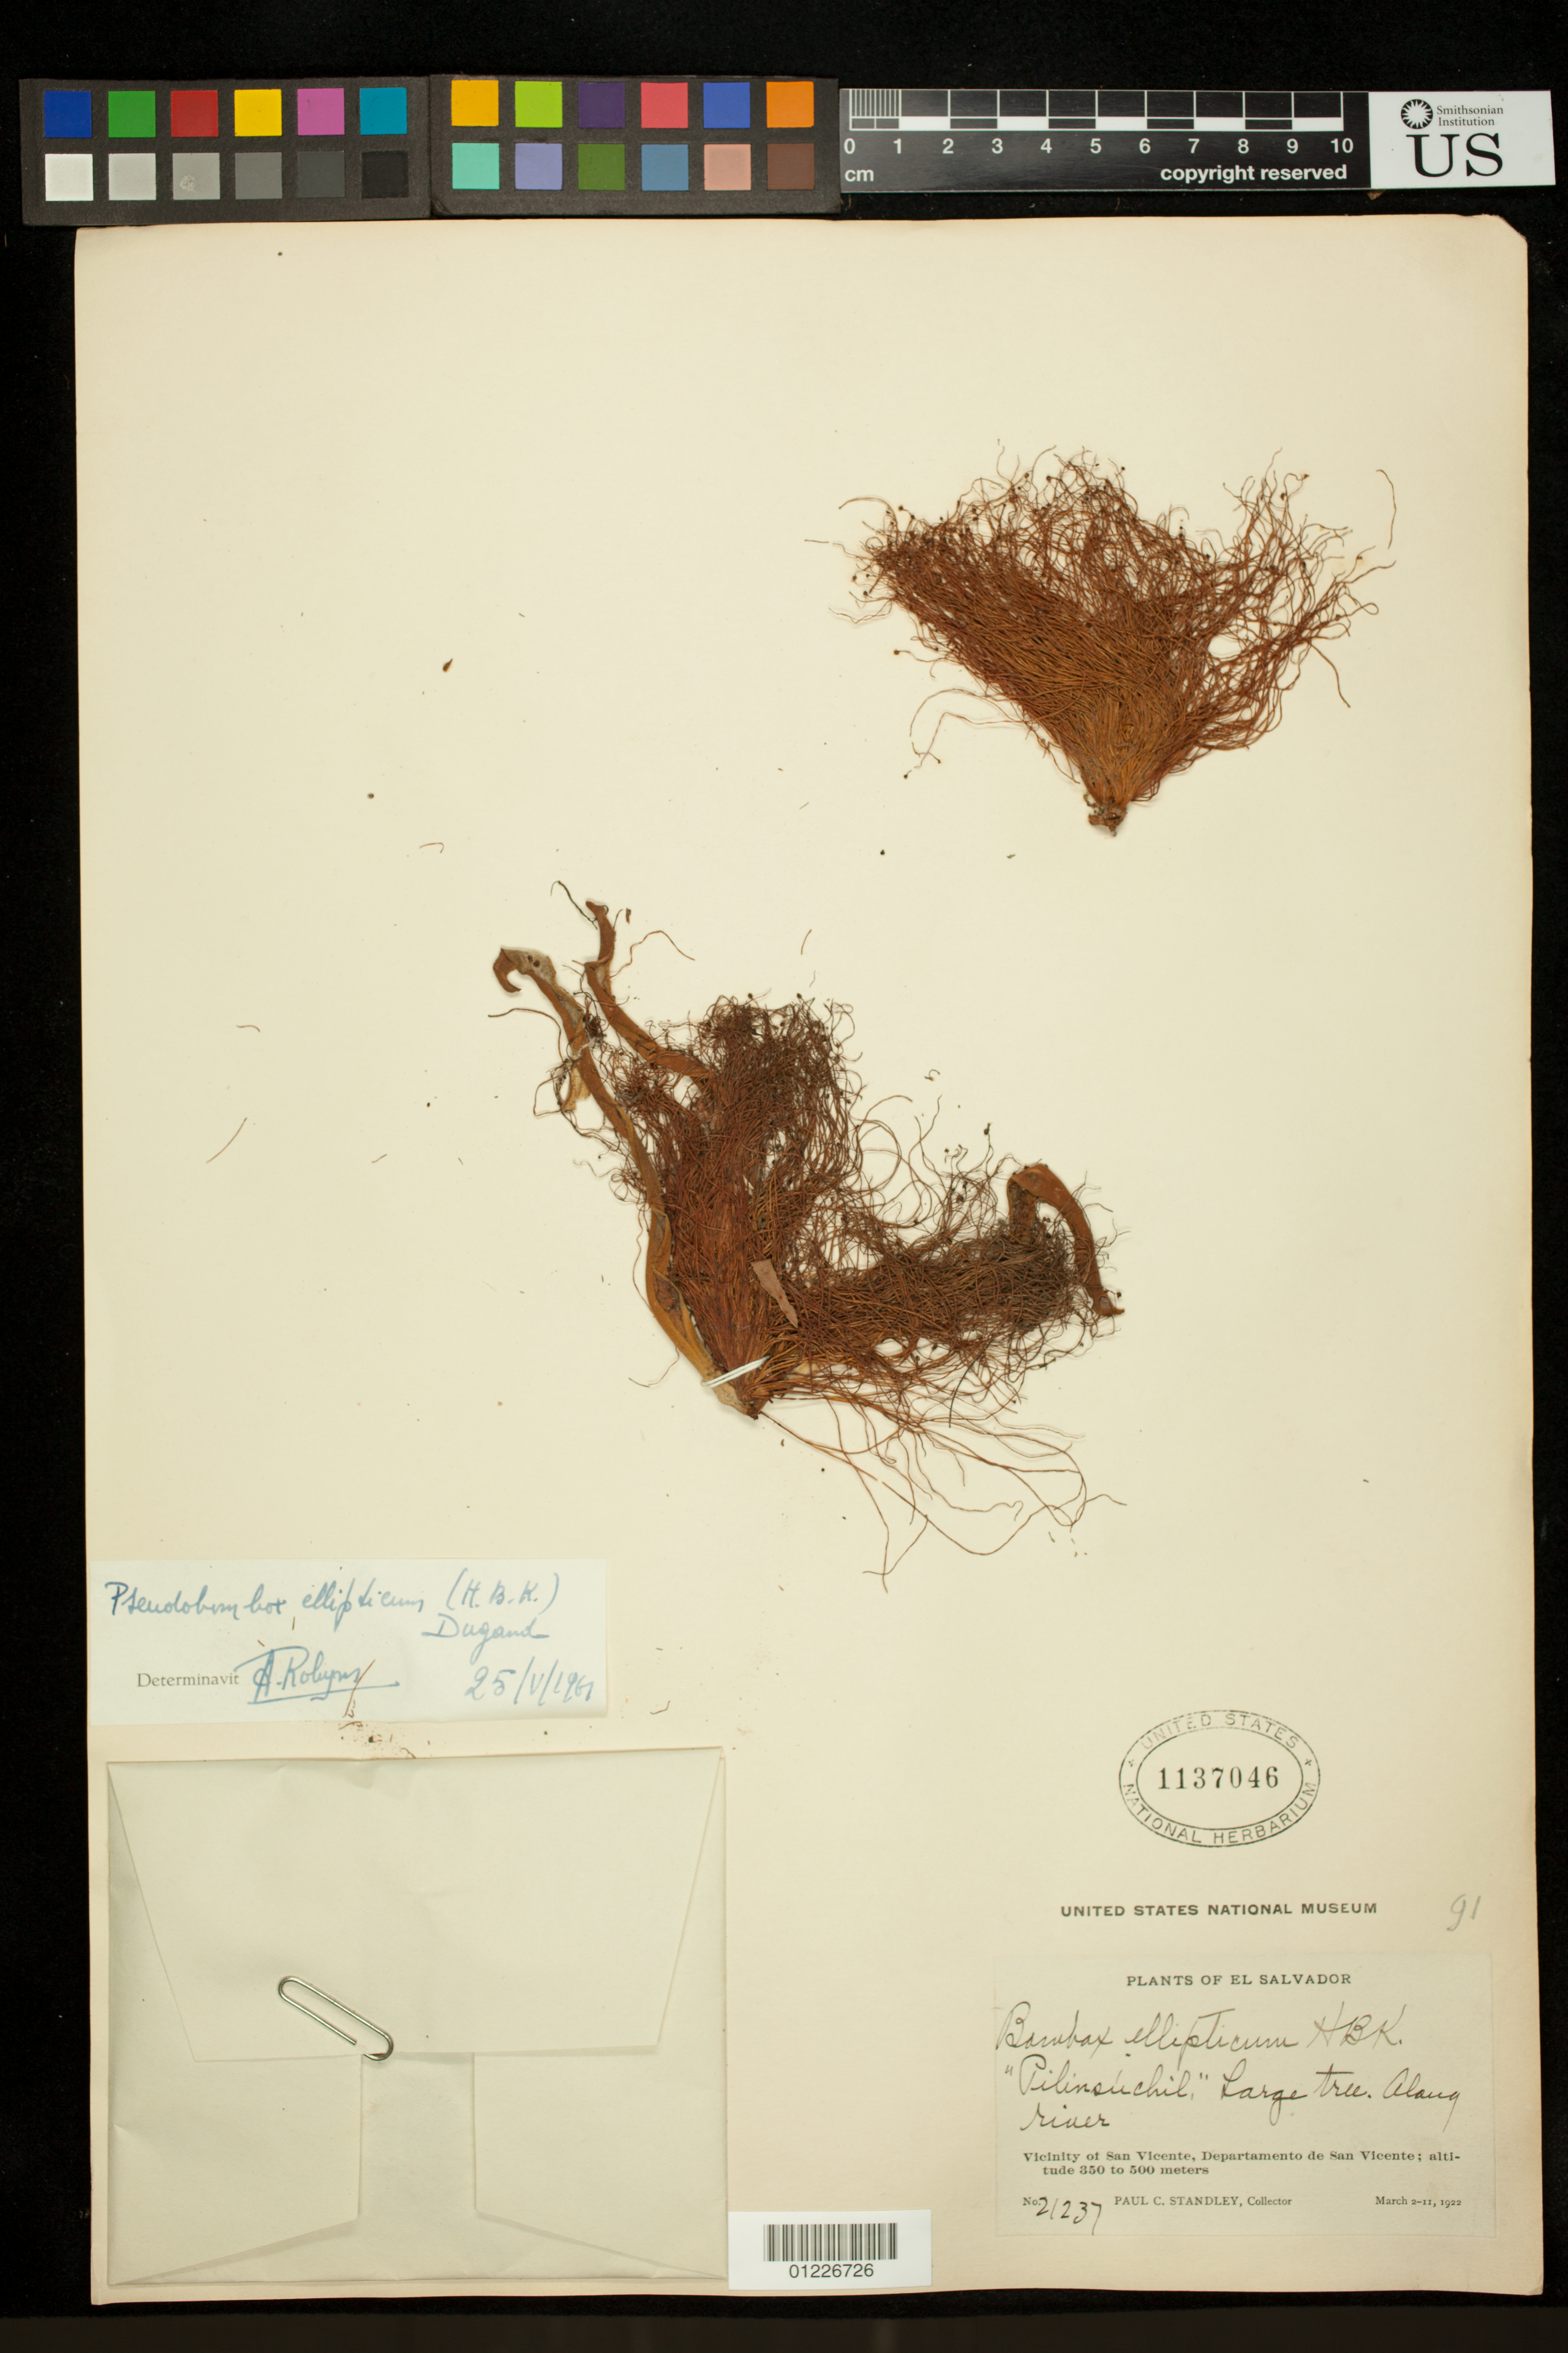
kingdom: Plantae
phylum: Tracheophyta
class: Magnoliopsida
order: Malvales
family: Malvaceae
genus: Pseudobombax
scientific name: Pseudobombax ellipticum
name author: (Kunth) Dugand G.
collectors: P. C. Standley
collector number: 21237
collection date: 1922-03-02/1922-03-11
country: El Salvador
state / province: San Vincente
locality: Vicinity of San Vincente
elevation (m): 350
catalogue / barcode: US 1137046